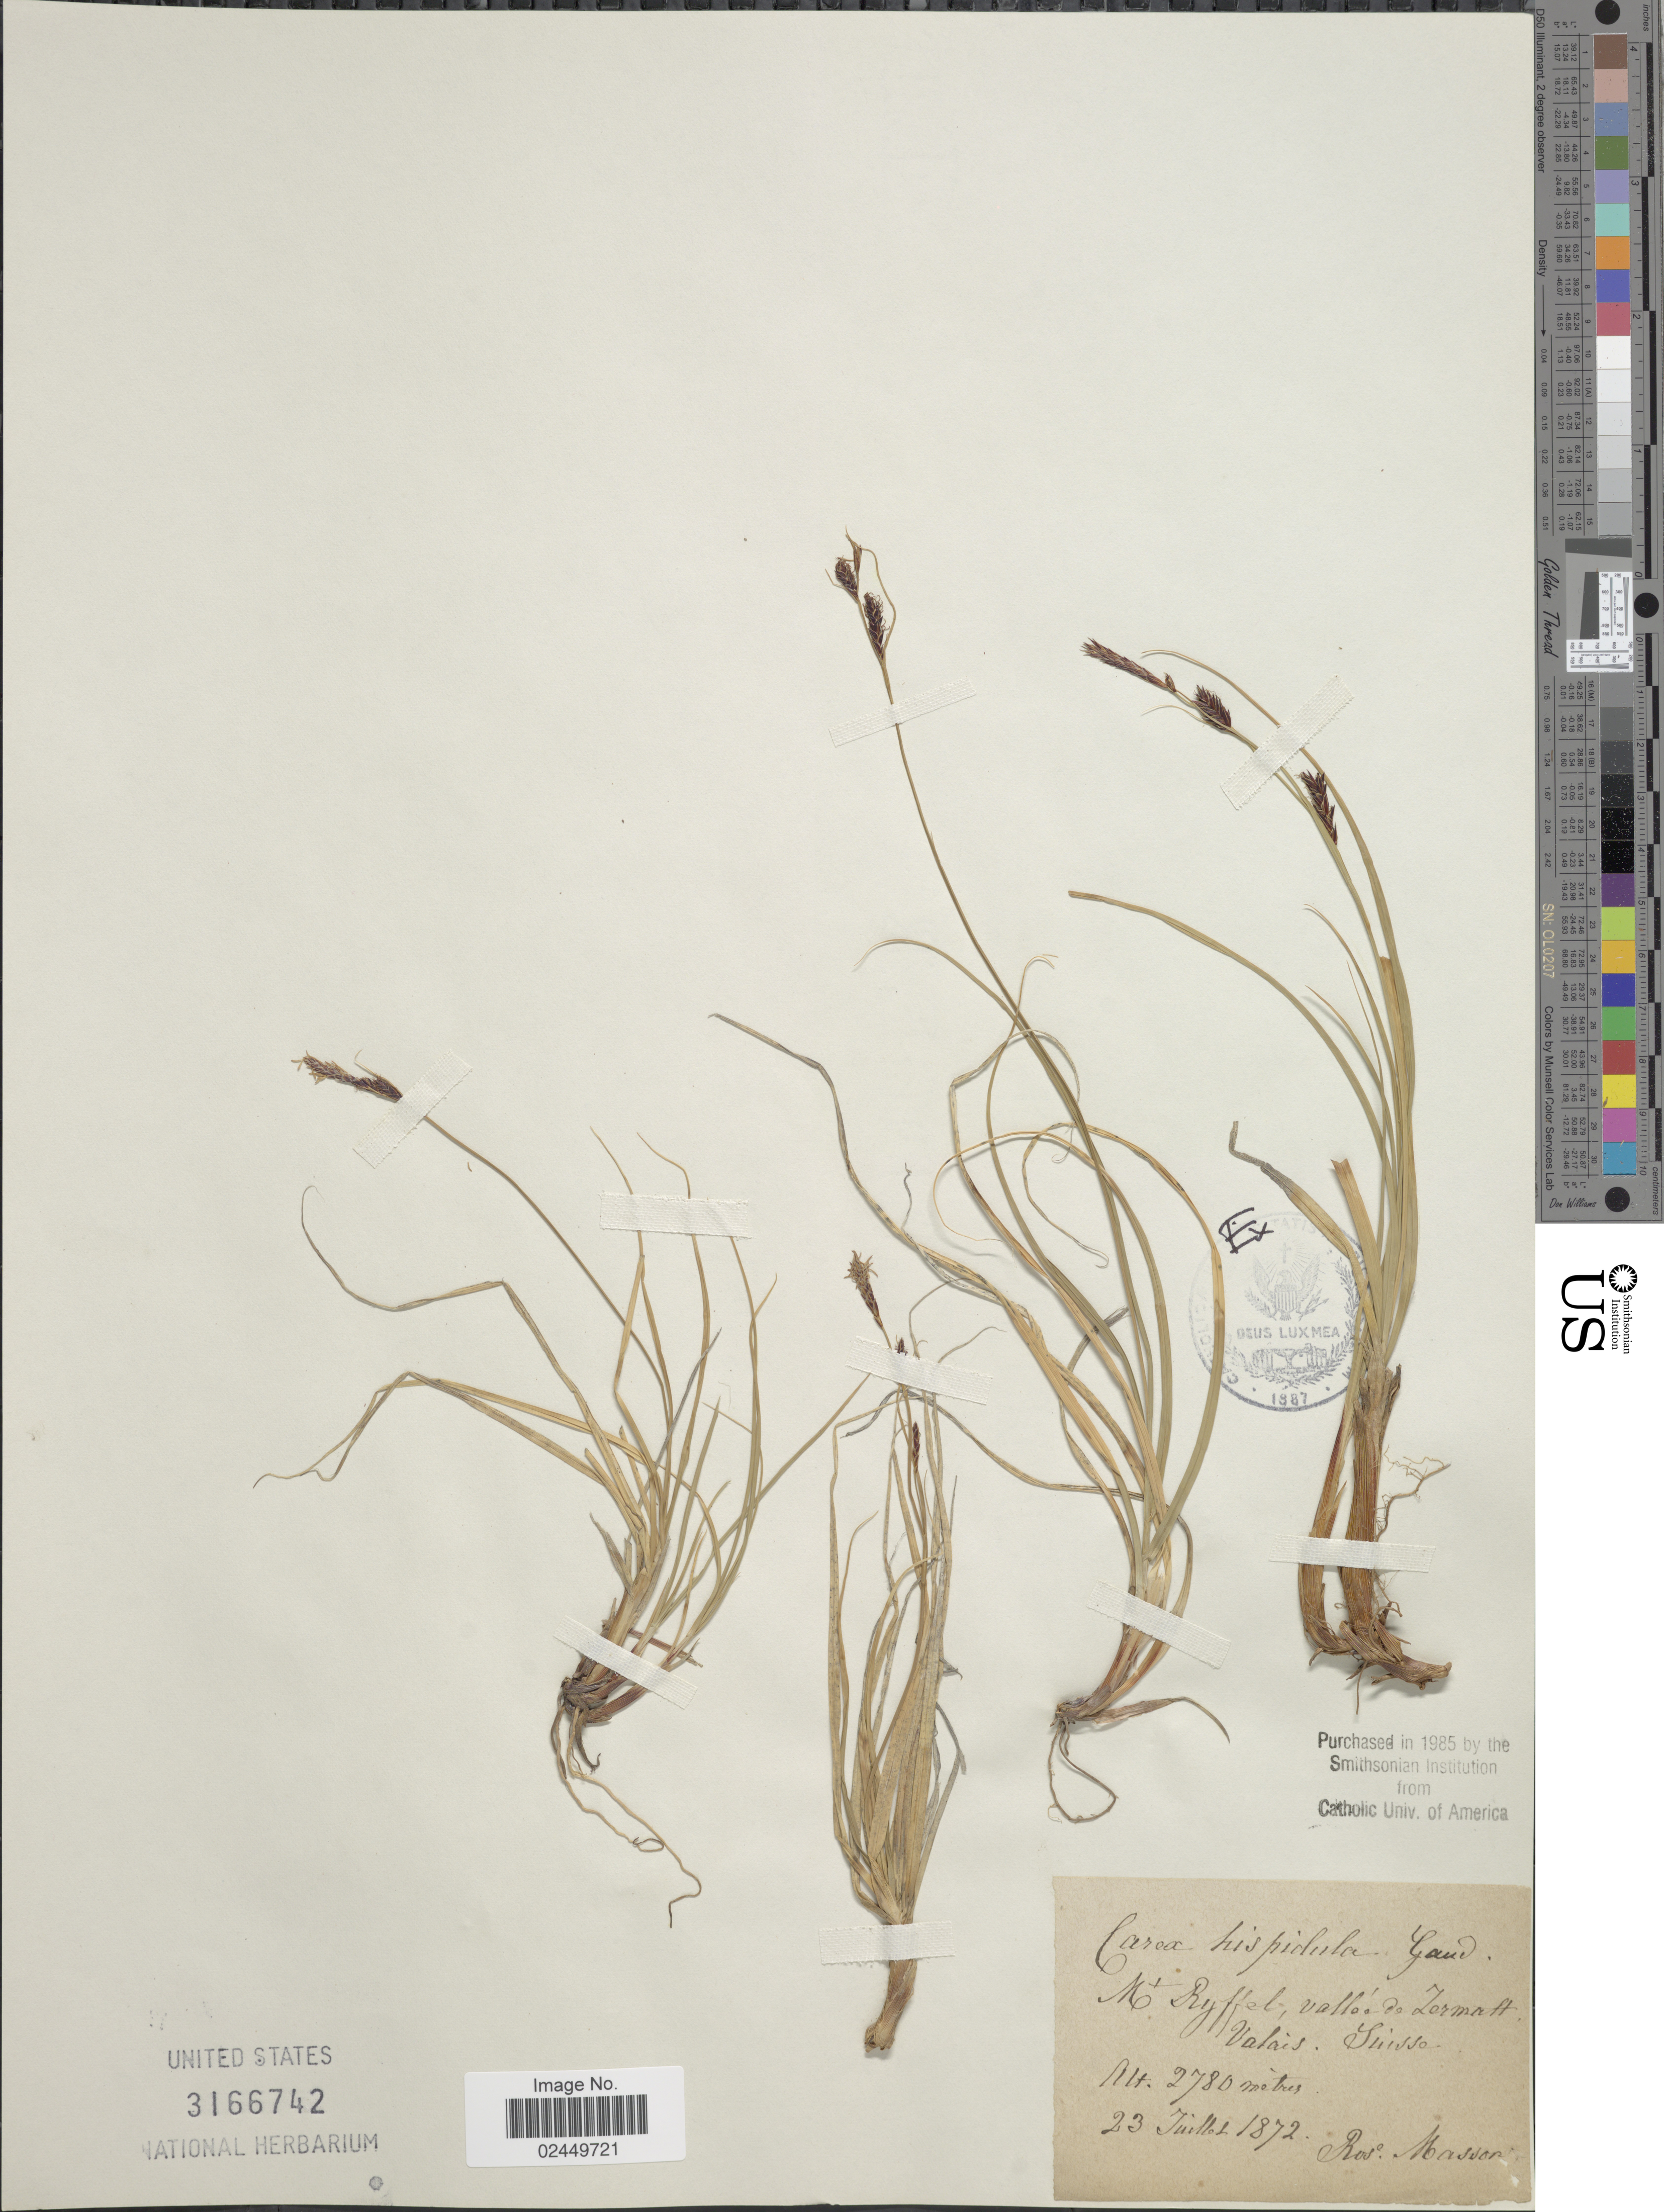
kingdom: Plantae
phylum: Tracheophyta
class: Liliopsida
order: Poales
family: Cyperaceae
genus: Carex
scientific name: Carex fimbriata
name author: Schkuhr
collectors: R. Masson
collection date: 1872-07-23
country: Switzerland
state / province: Valais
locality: Mt. Ryffel, vallée de Zermatt, Valais, Suisse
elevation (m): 2780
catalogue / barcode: US 3166742